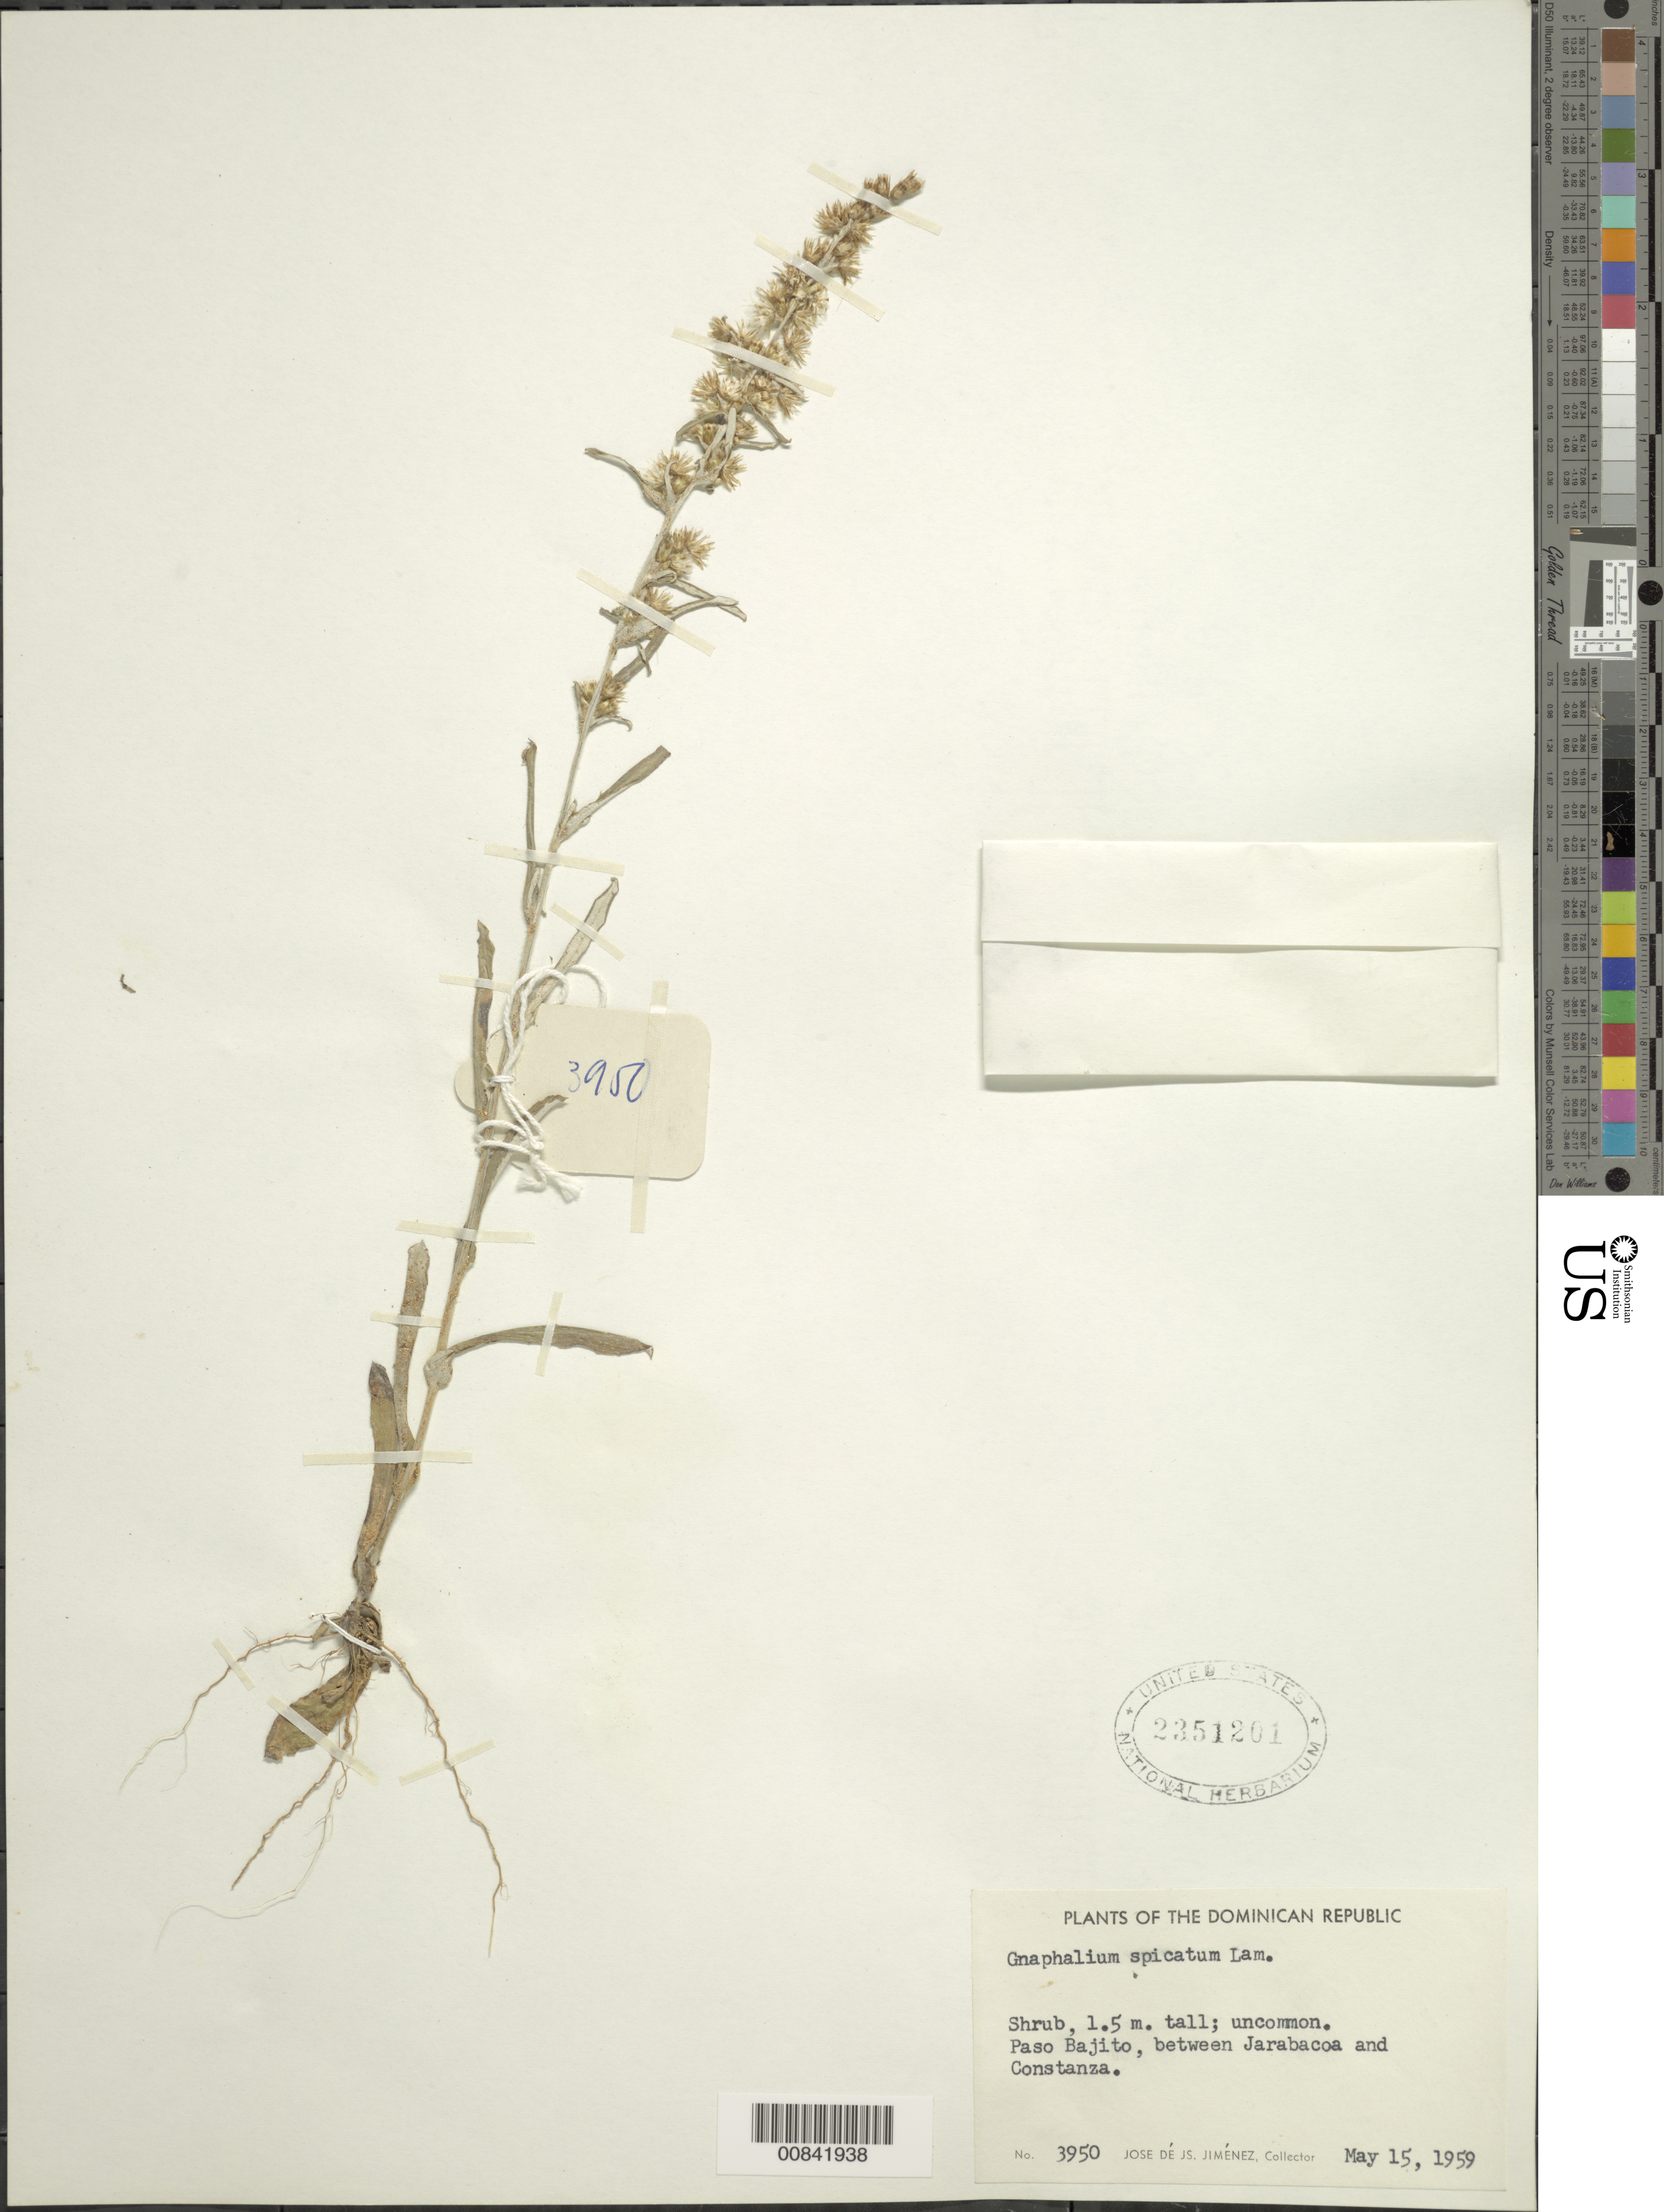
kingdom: Plantae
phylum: Tracheophyta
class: Magnoliopsida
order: Asterales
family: Asteraceae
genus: Gamochaeta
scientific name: Gamochaeta coarctata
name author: (Willd.) Kerguélen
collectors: J. J. Jiménez Almonte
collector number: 3950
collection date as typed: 15 May 1959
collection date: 1959-05-15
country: Dominican Republic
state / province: La Vega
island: Hispaniola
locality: Paso Bajito, between Jarabacoa and Constanza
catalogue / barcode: US 2351201